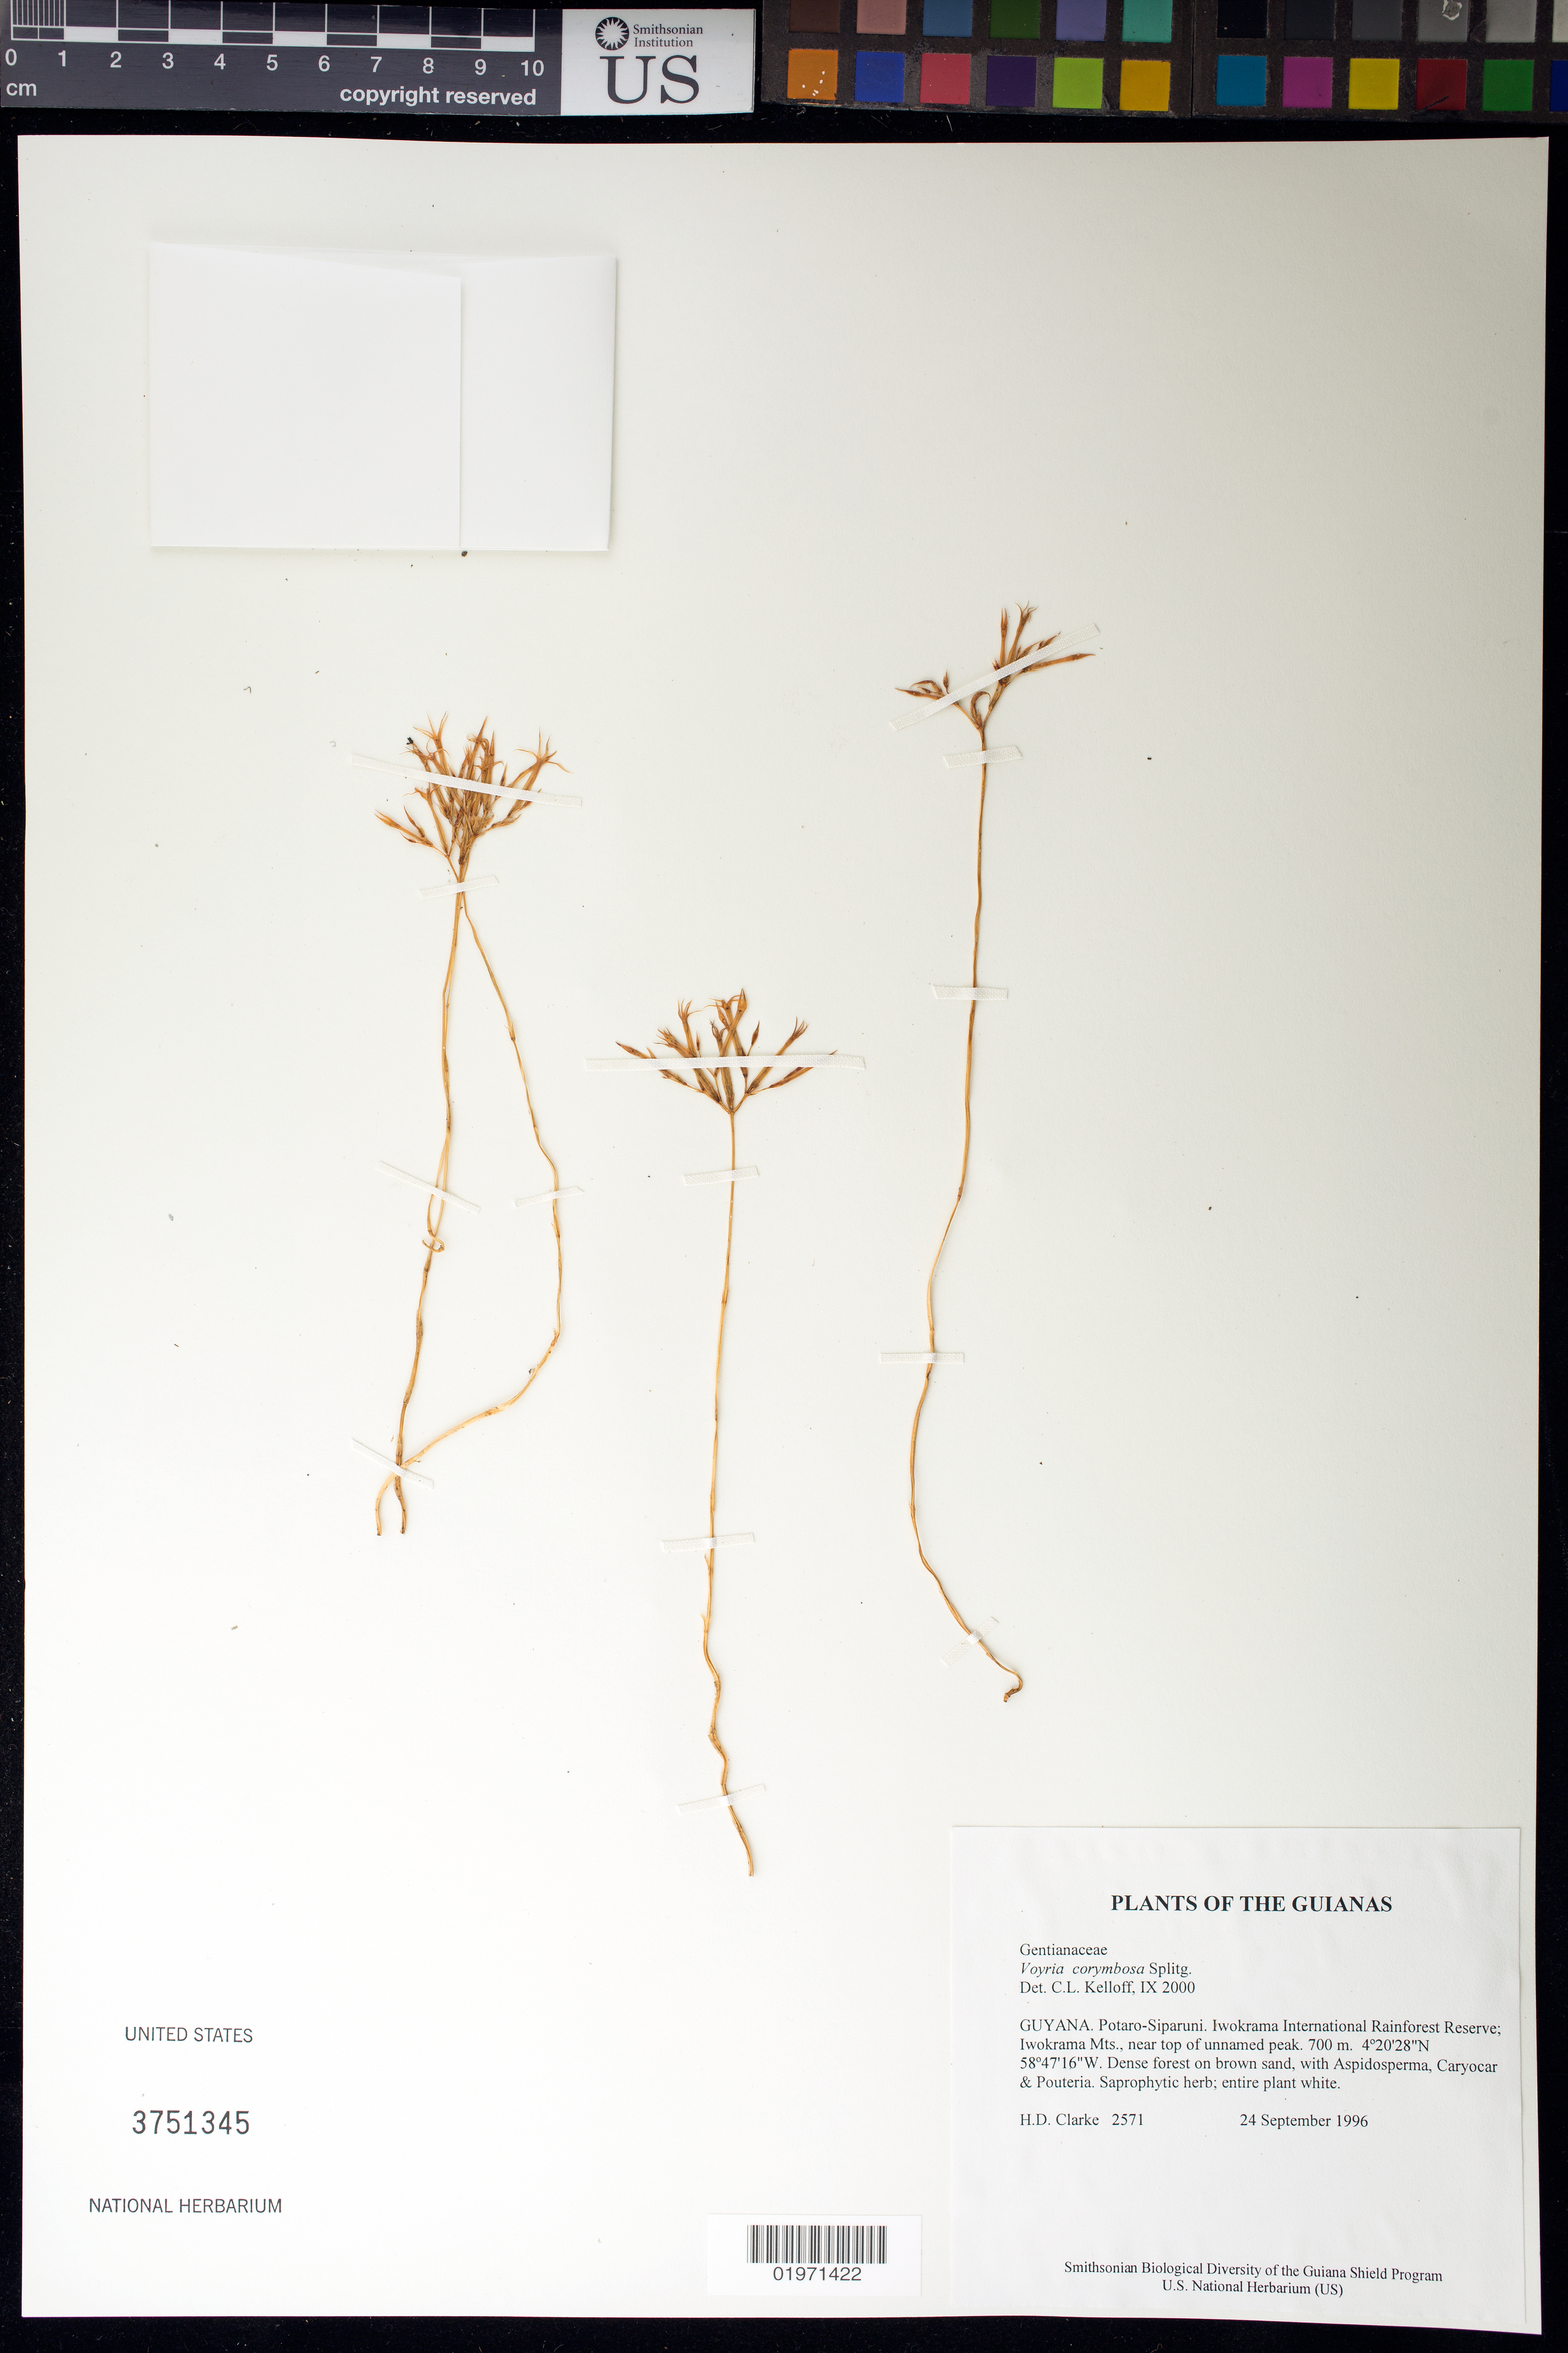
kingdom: Plantae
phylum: Tracheophyta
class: Magnoliopsida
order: Gentianales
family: Gentianaceae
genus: Voyria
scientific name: Voyria corymbosa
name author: Splitg.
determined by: Kelloff, Carol L., (US), Smithsonian Institution - National Museum of Natural History (UNITED STATES)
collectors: H. D. Clarke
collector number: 2571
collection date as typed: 24 September 1996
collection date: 1996-09-24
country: Guyana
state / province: Potaro-Siparuni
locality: Iwokrama International Rainforest Reserve; Iwokrama Mts., near top of unnamed peak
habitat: Dense forest on brown sand, with Aspidosperma, Caryocar & Pouteria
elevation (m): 700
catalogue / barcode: US 3751345